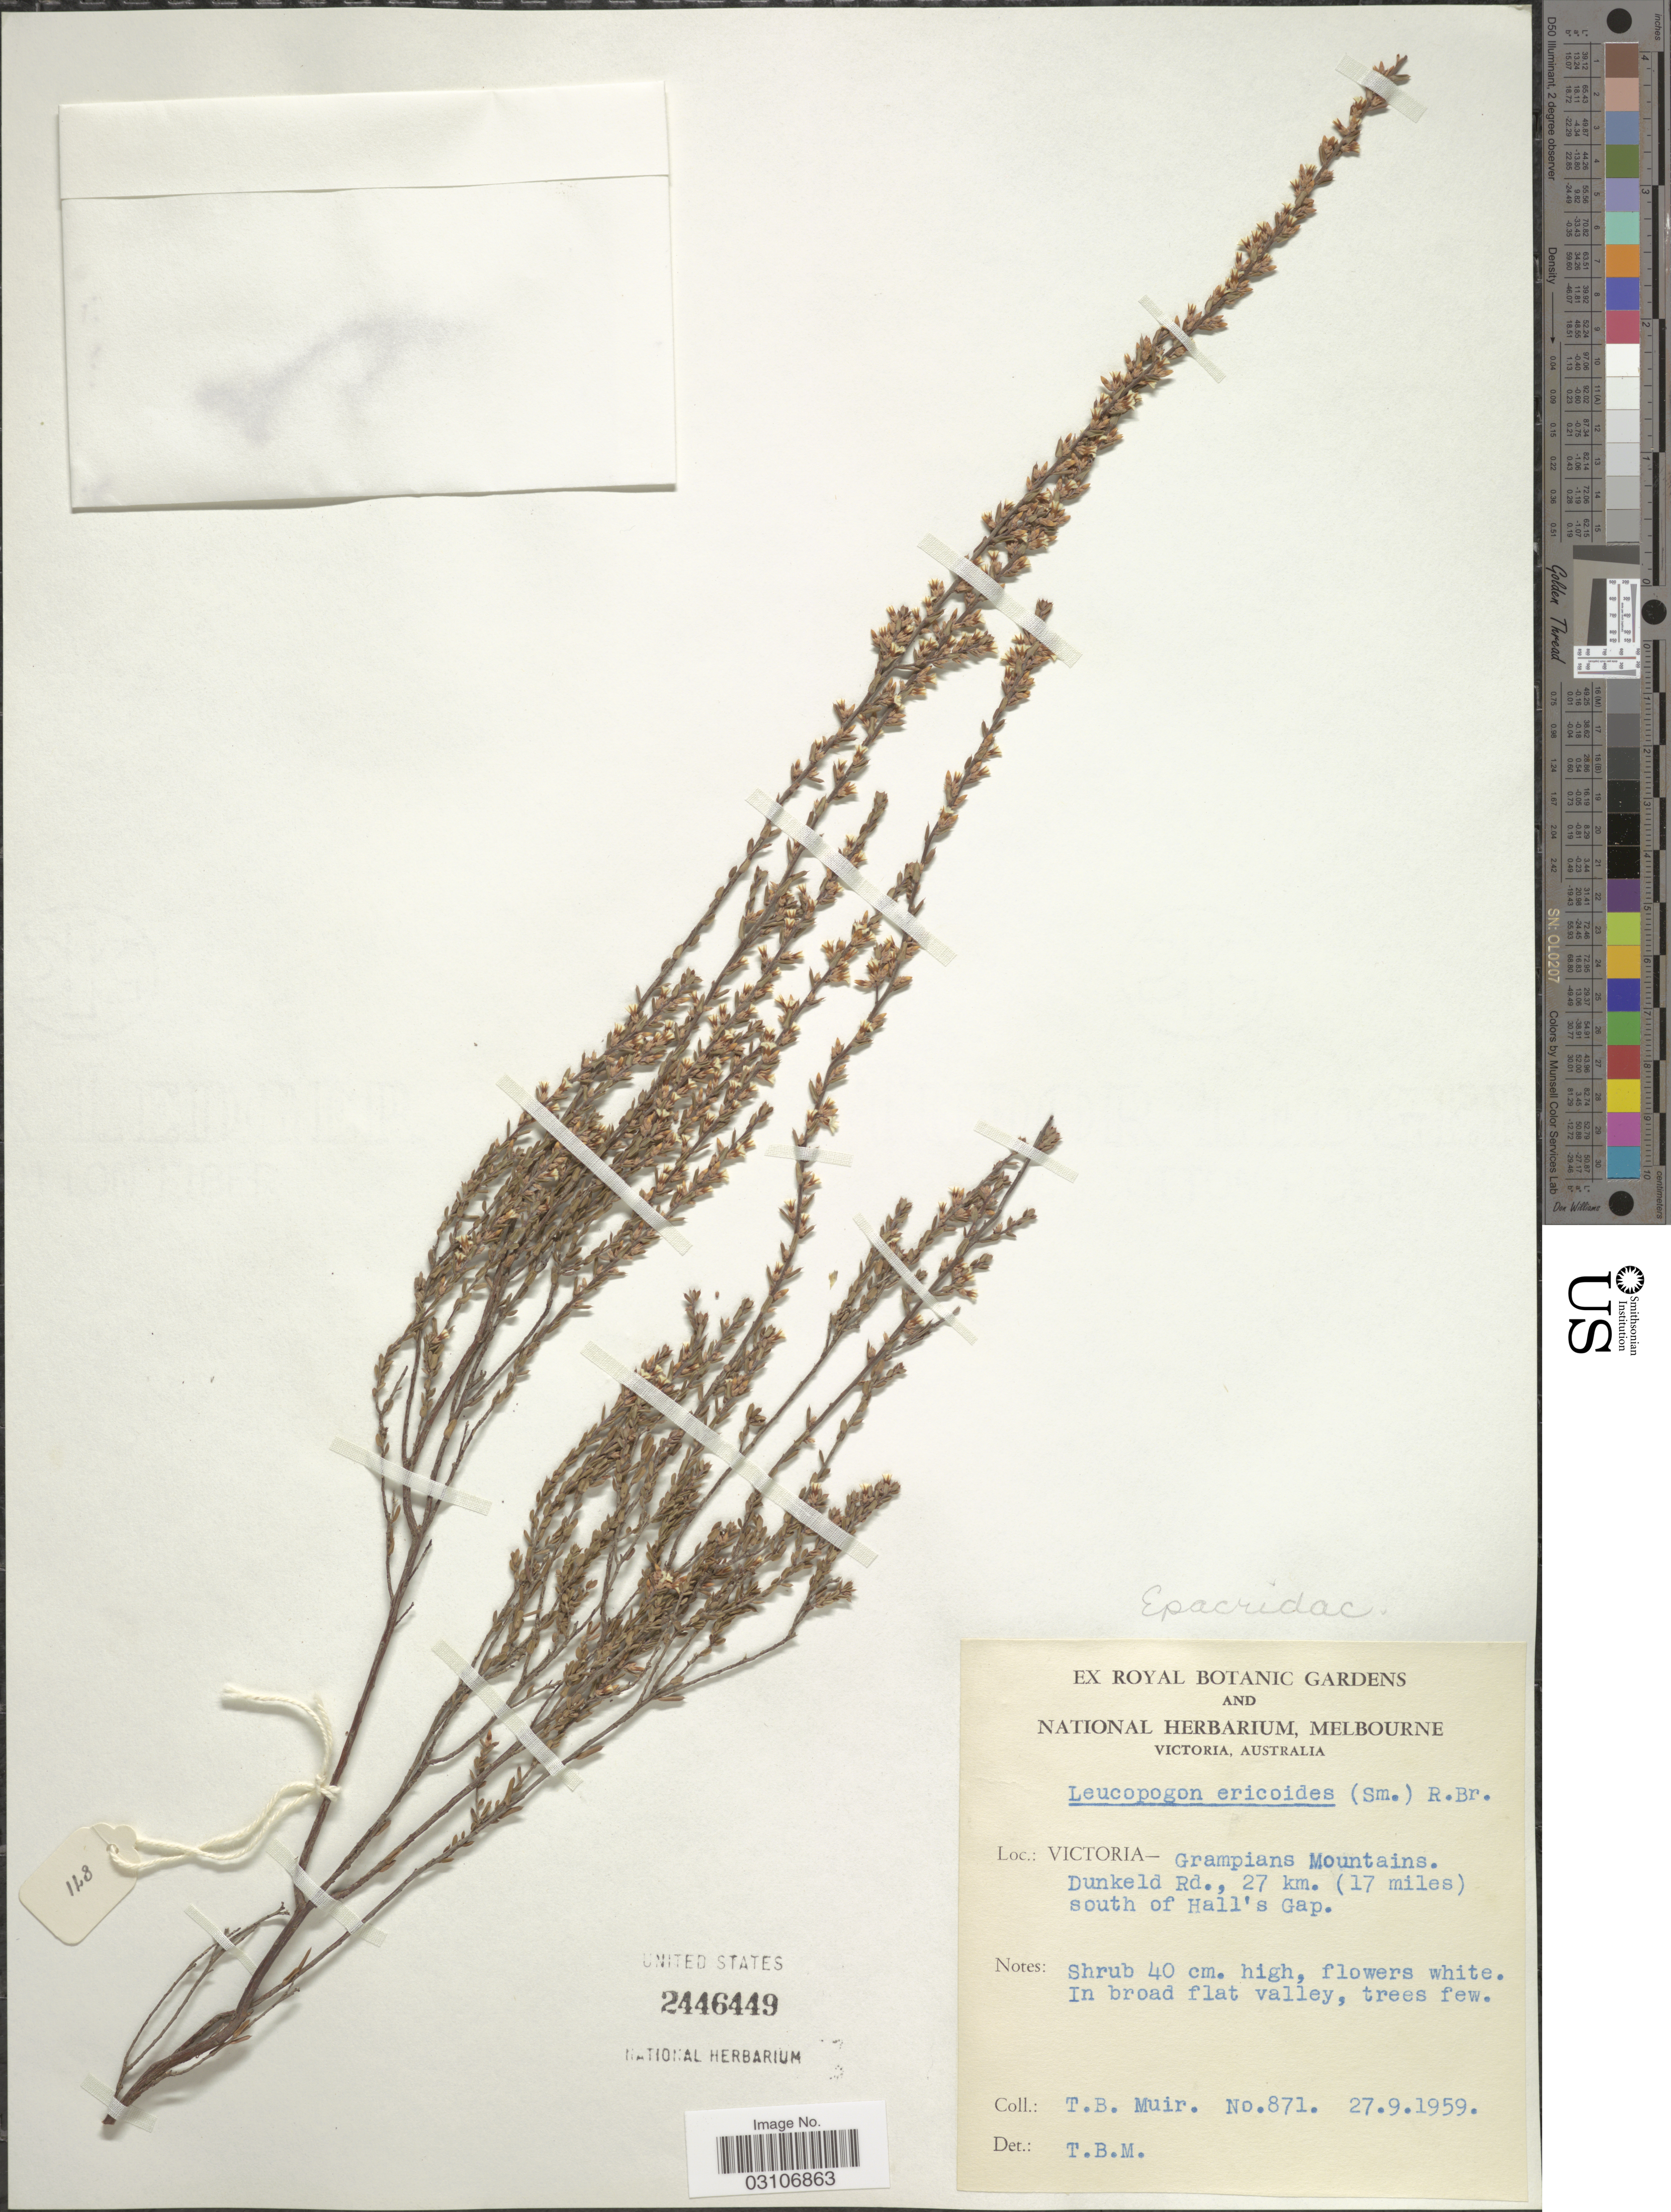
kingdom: Plantae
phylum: Tracheophyta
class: Magnoliopsida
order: Ericales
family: Ericaceae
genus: Leucopogon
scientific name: Leucopogon ericoides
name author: R. Br.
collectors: T. Muir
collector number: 871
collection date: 1959-09-27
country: Australia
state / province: Victoria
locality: Victoria - Grampians Mountains. Dunkeld Rd., 27 km. (17 miles) south of Hall's Gap.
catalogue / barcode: US 2446449